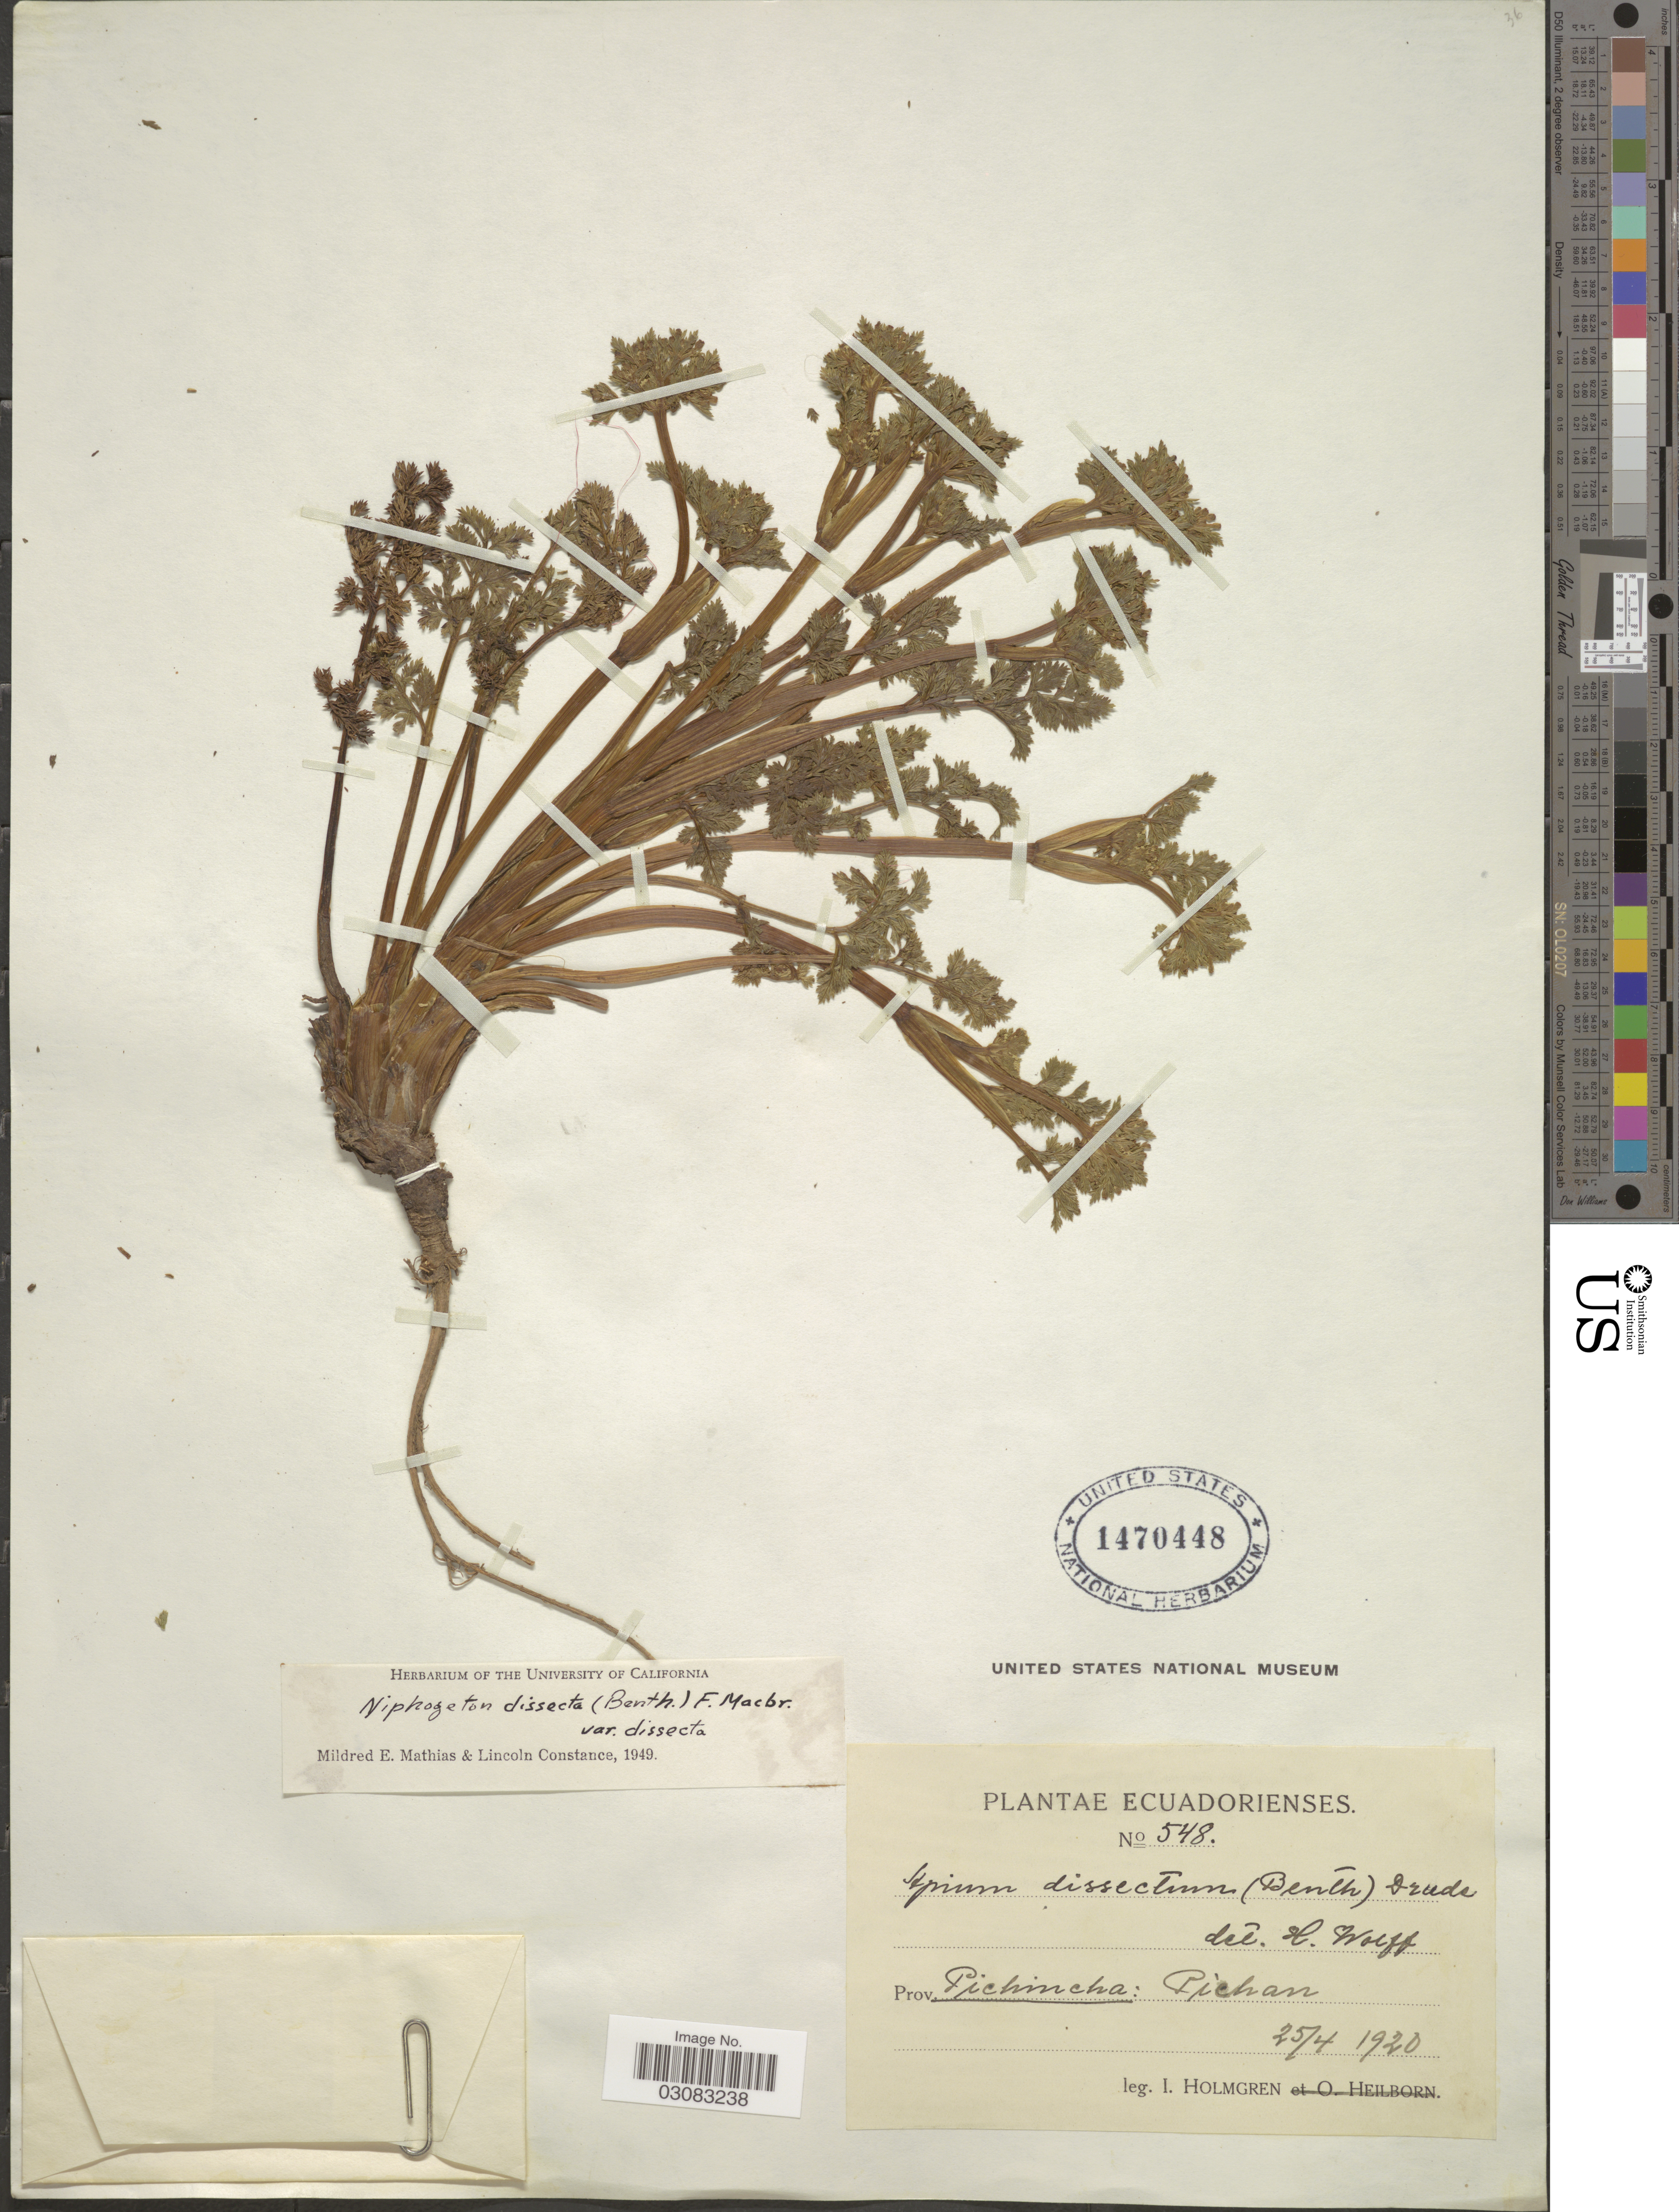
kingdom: Plantae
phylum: Tracheophyta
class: Magnoliopsida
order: Apiales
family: Apiaceae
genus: Niphogeton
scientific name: Niphogeton dissecta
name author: (Benth.) J.F. Macbr.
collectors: I. Holmgren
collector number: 548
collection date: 1920-04-25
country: Ecuador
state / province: Pichincha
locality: Prov. Pichincha: Pichan.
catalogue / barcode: US 1470448